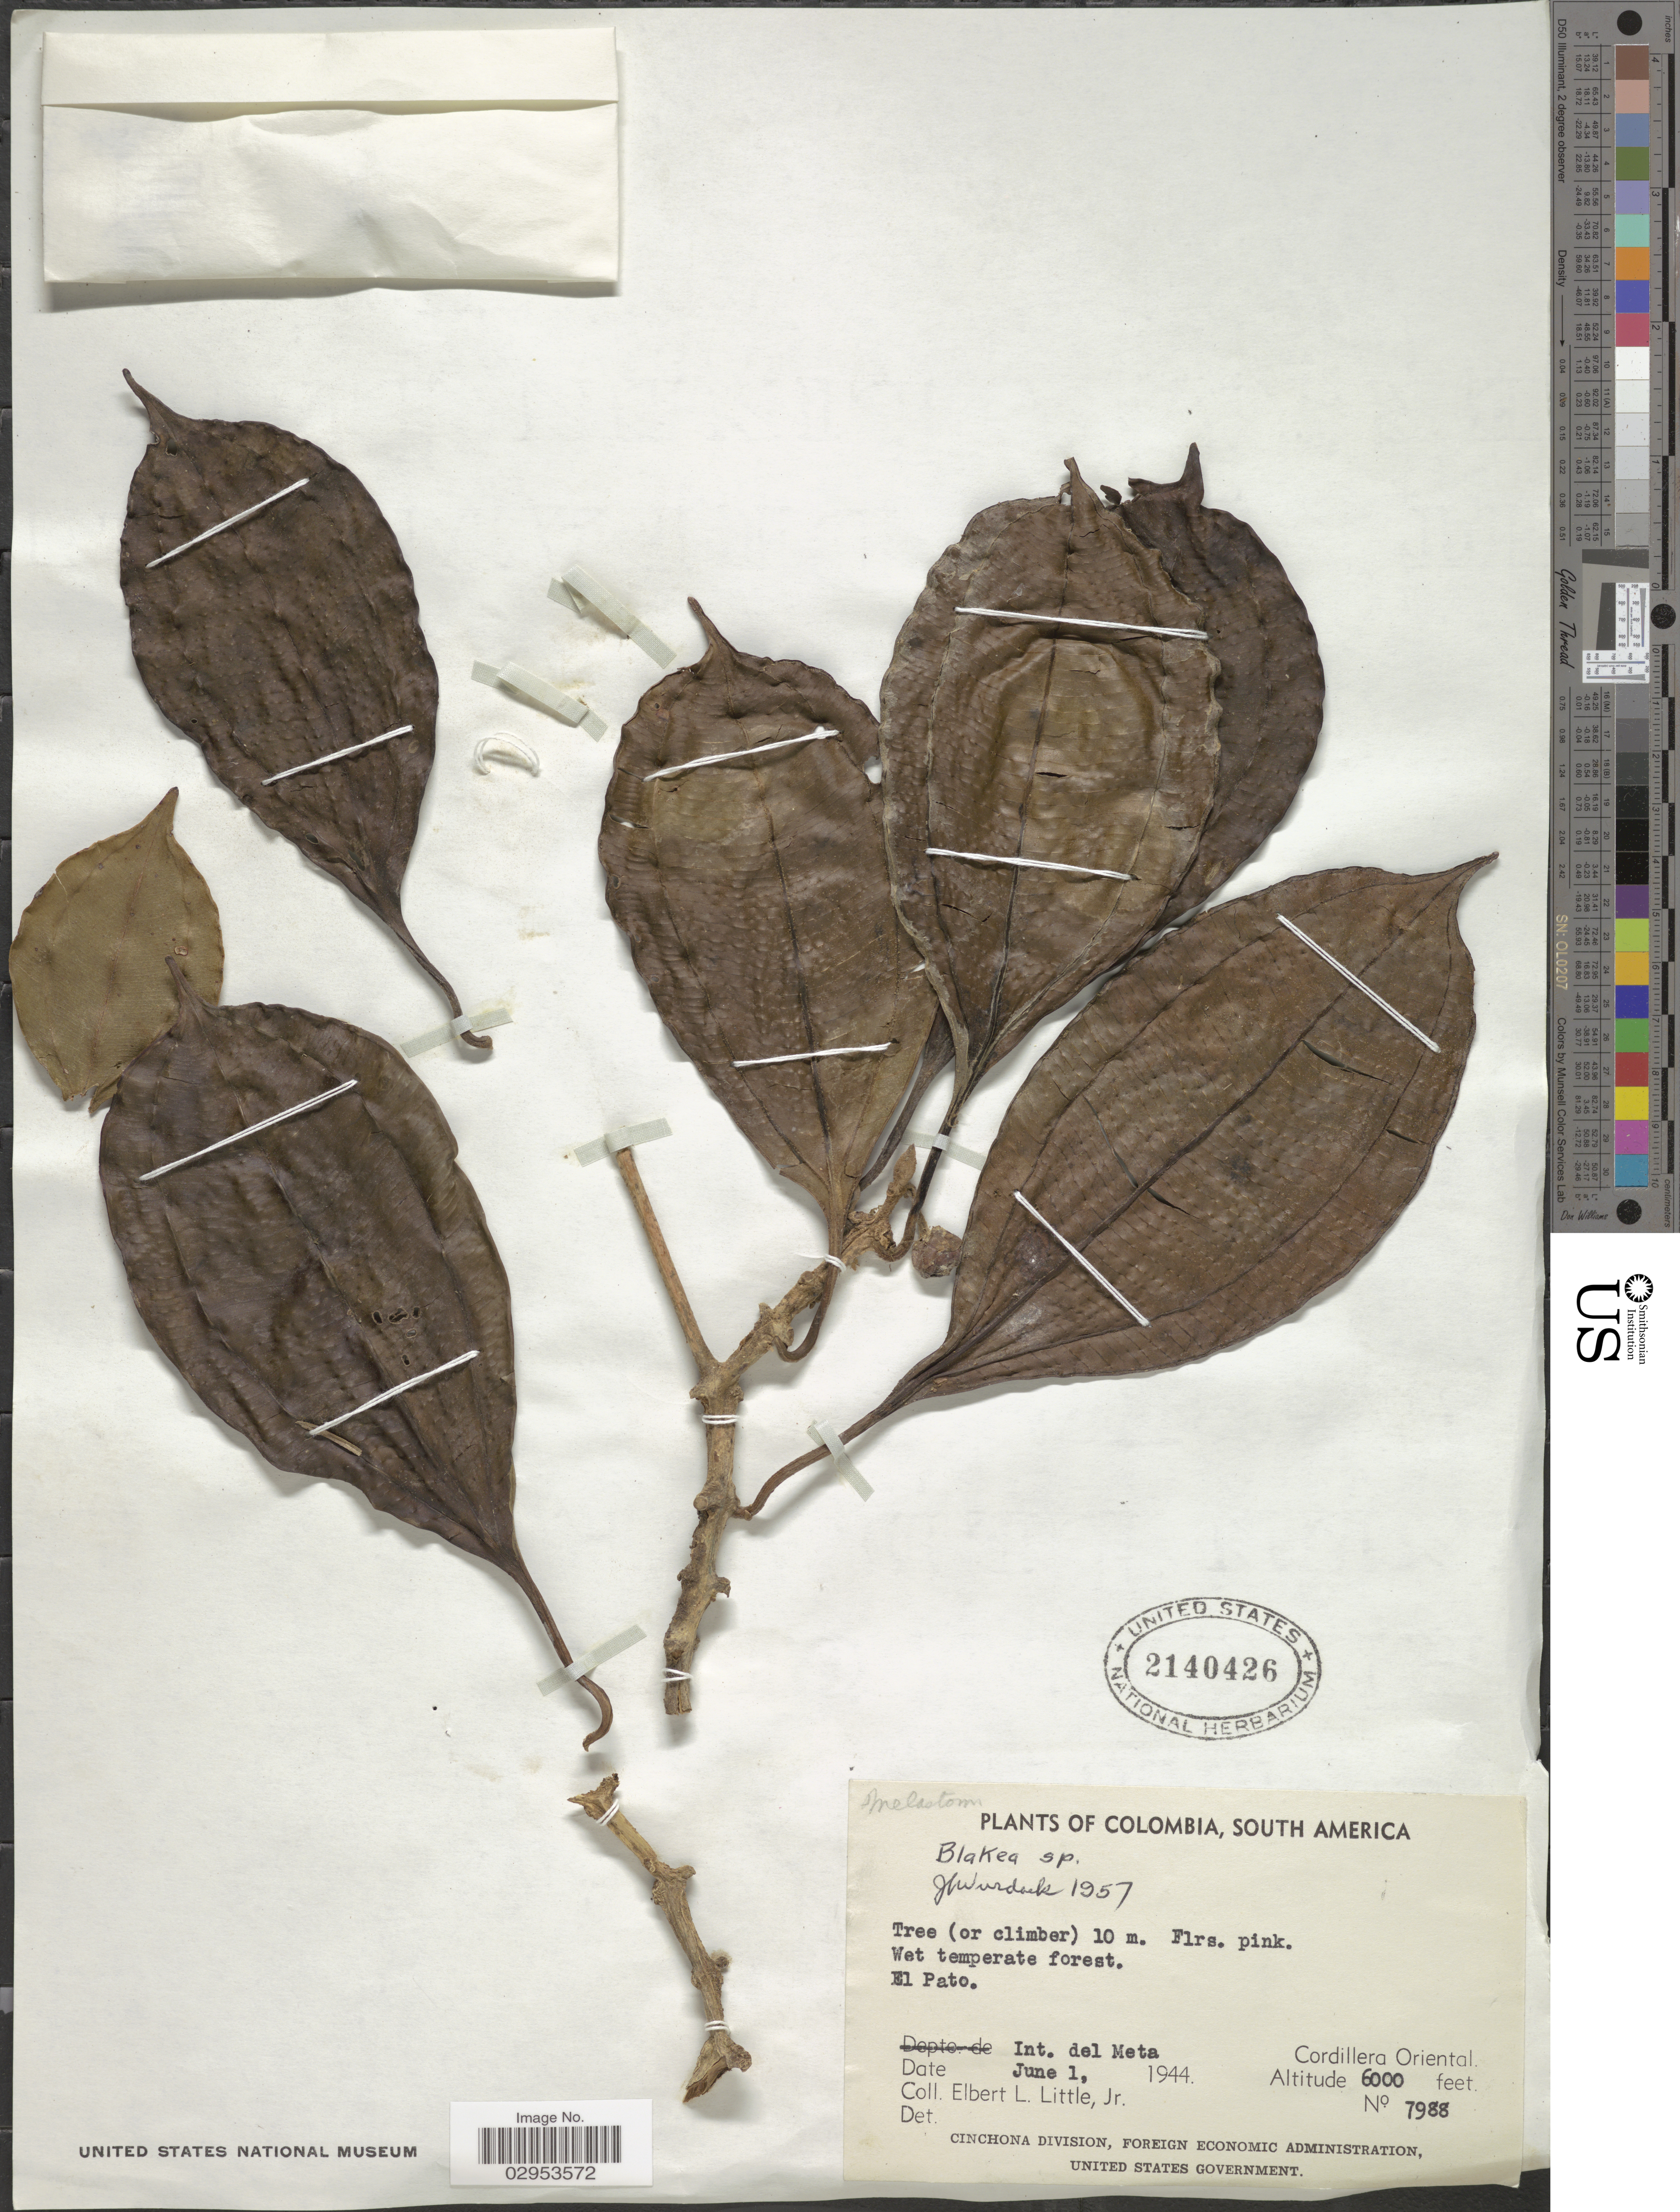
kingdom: Plantae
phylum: Tracheophyta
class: Magnoliopsida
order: Myrtales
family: Melastomataceae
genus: Blakea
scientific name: Blakea sp.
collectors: E. L. Little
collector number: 7988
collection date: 1944-06-01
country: Colombia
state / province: Meta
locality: El Pato. Int. del Meta. Cordillera Oriental.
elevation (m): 1829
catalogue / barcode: US 2140426